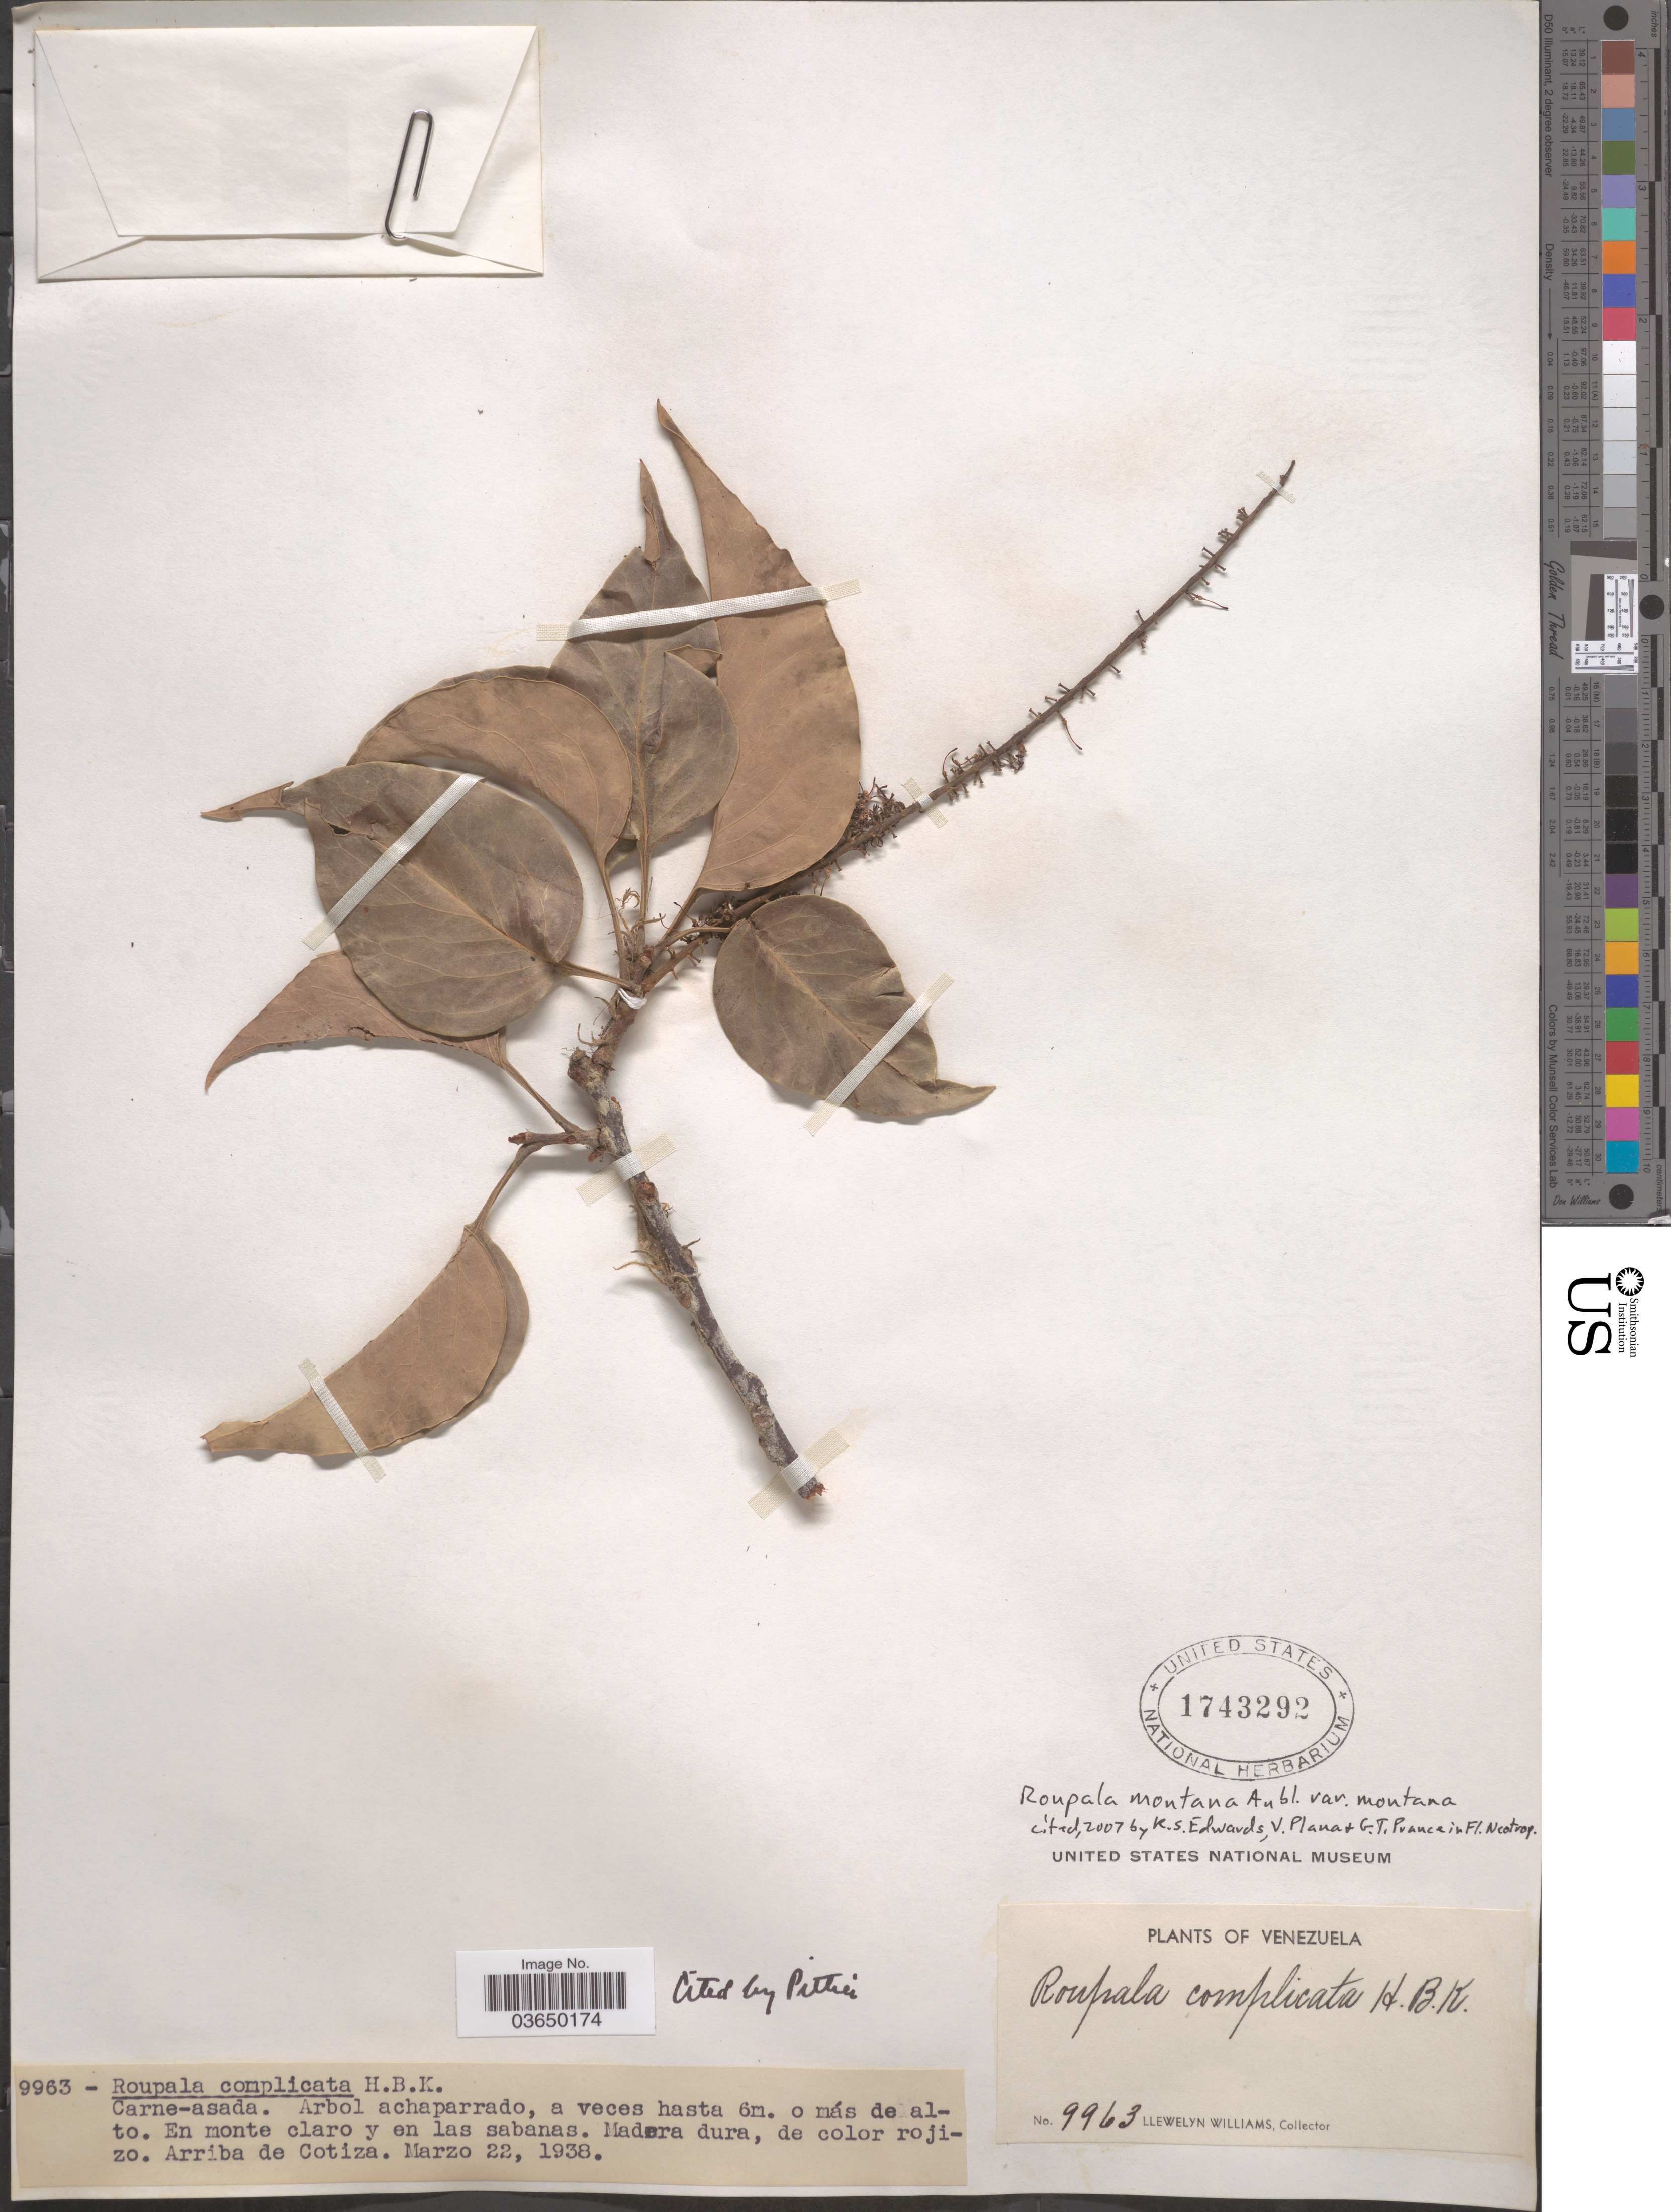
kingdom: Plantae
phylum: Tracheophyta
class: Magnoliopsida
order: Proteales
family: Proteaceae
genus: Roupala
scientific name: Roupala montana var. montana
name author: Aubl.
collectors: Ll. Williams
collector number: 9963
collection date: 1938-03-22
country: Venezuela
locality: Arriba de Cotiza.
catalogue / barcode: US 1743292